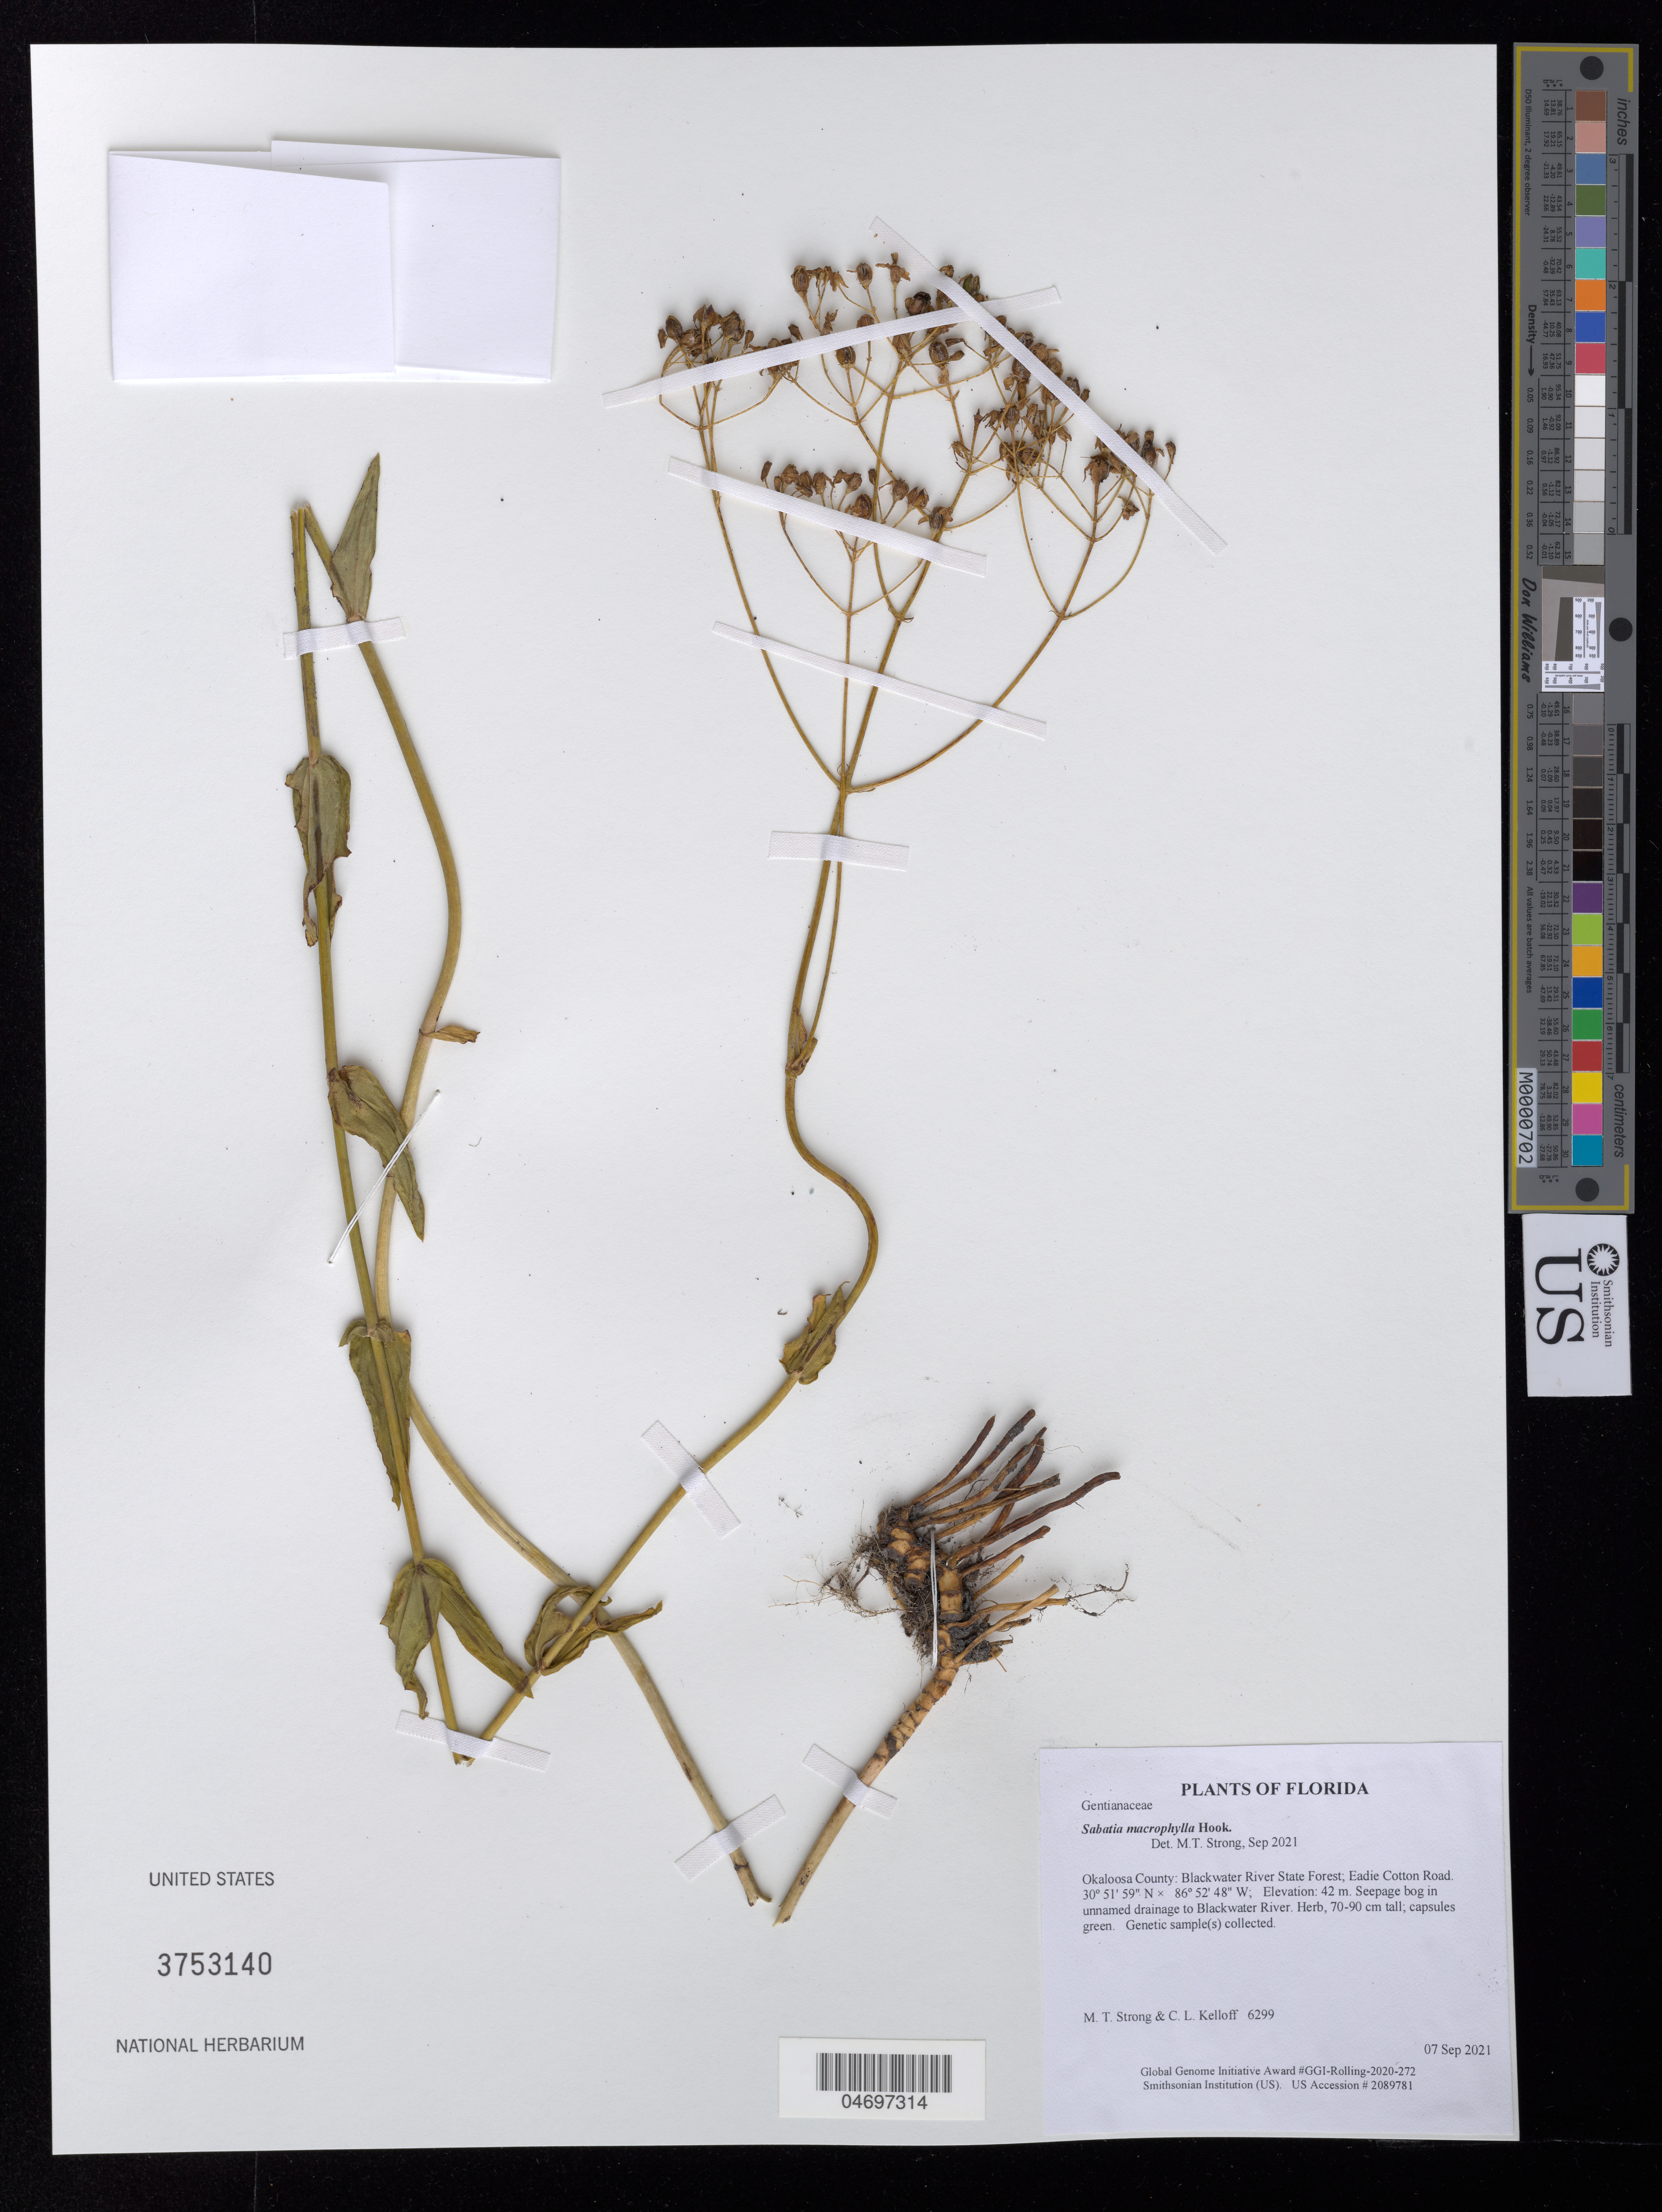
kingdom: Plantae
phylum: Tracheophyta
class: Magnoliopsida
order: Gentianales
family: Gentianaceae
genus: Sabatia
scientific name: Sabatia macrophylla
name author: Hook.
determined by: Strong, Mark T.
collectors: M. T. Strong & C. L. Kelloff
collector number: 6299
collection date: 2021-09-07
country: United States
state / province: Florida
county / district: Okaloosa County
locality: Blackwater River State Forest; Eadie Cotton Road.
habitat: Seepage bog in unnamed drainage to Blackwater River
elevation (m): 42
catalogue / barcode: US 3753140